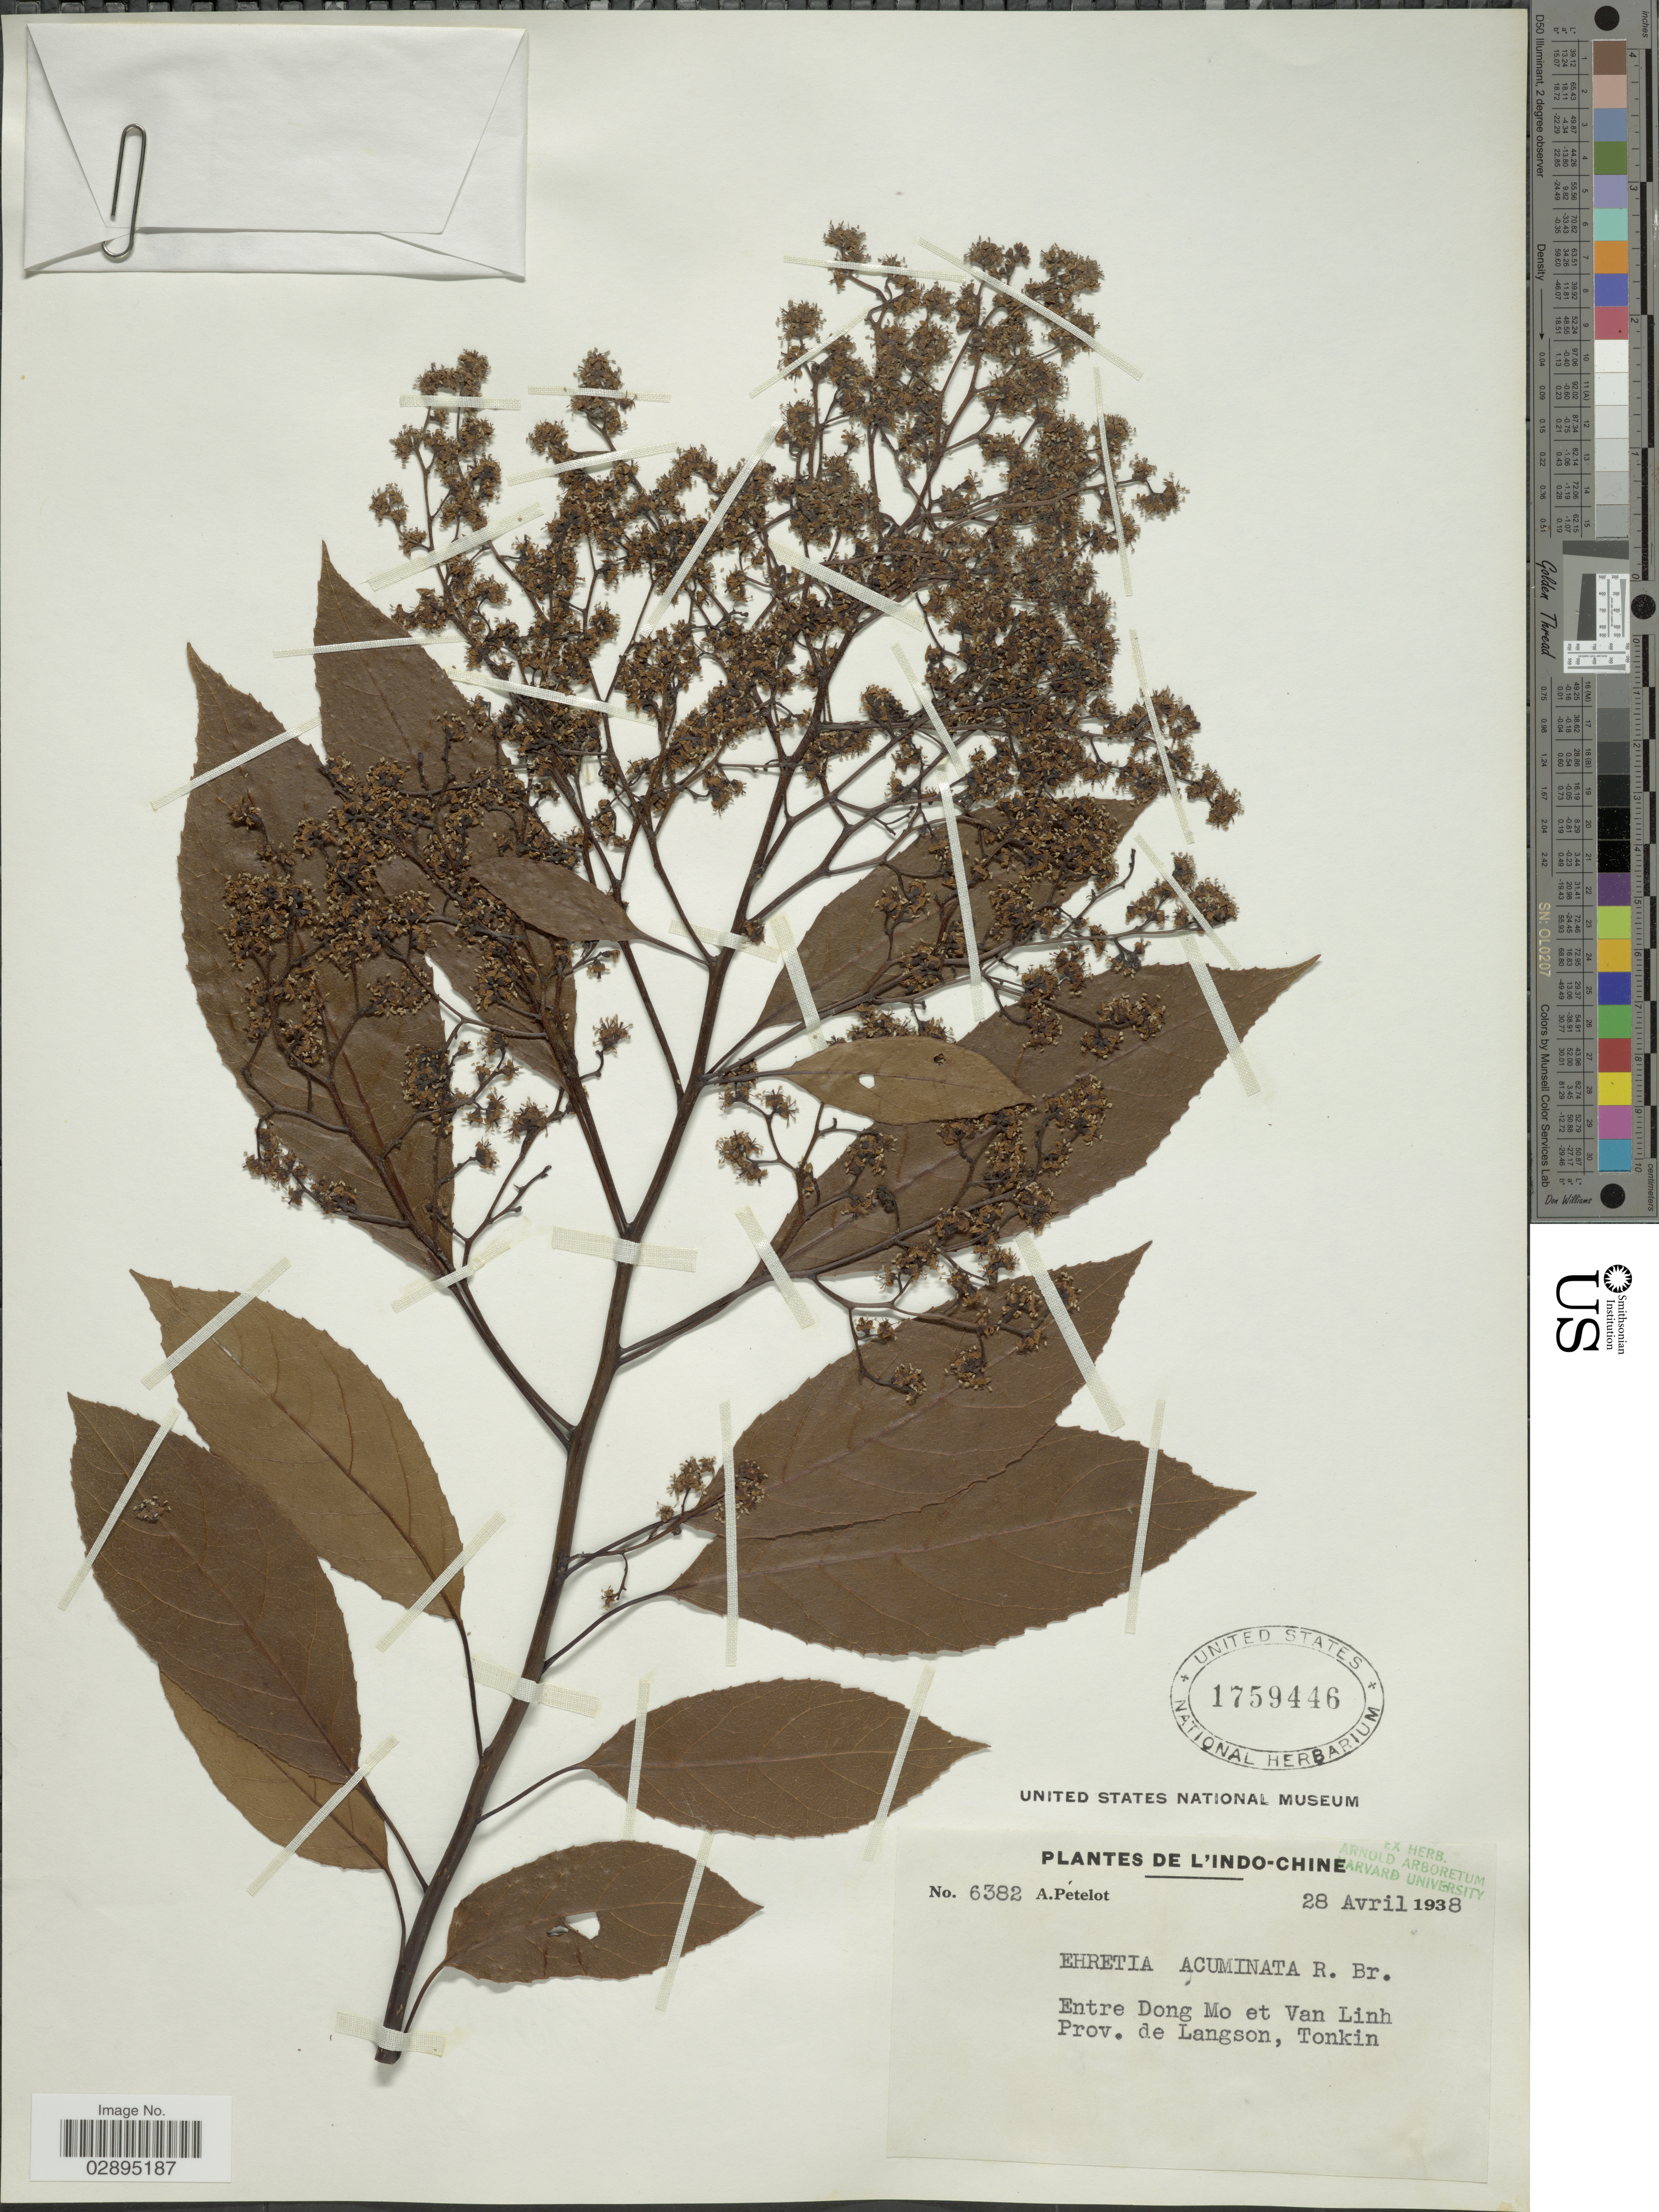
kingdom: Plantae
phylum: Tracheophyta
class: Magnoliopsida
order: Boraginales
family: Ehretiaceae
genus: Ehretia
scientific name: Ehretia acuminata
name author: R. Br.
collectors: A. Petelot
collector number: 6382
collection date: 1938-04-28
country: Vietnam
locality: De L'Indo-Chine. Entre Dong Mo et Van Linh, Prov. de Langson, Tonkin.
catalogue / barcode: US 1759446